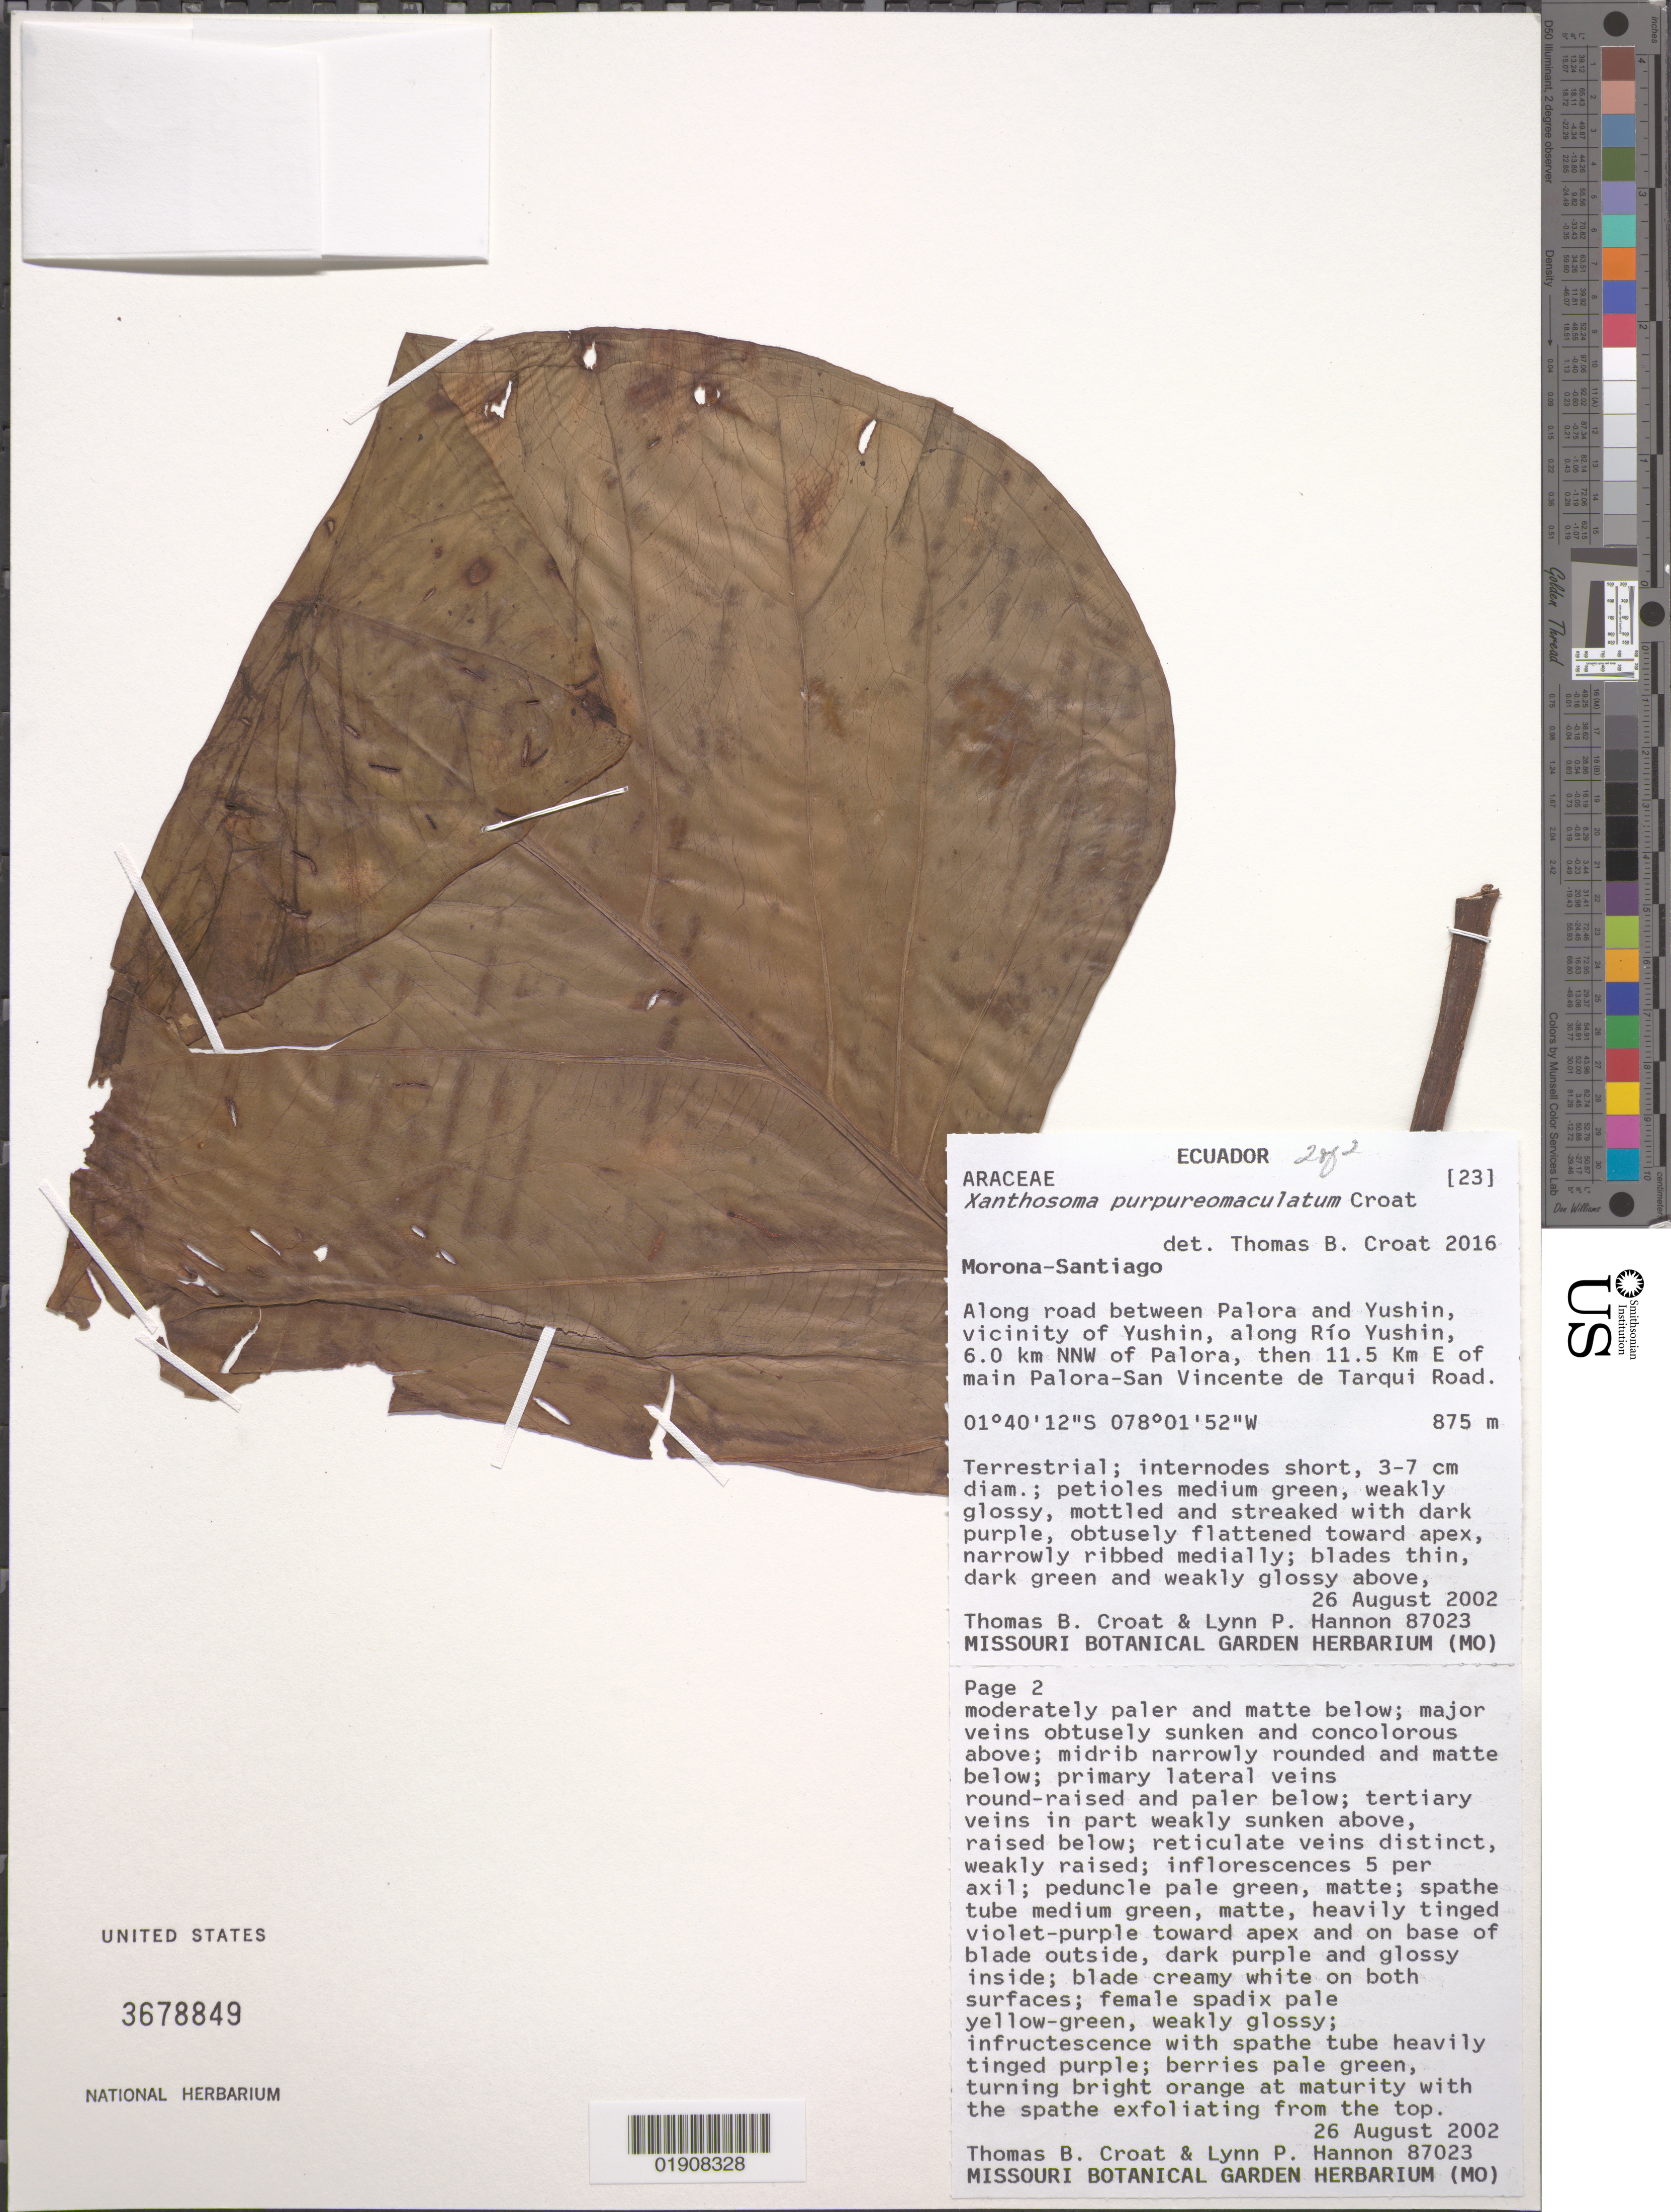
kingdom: Plantae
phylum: Tracheophyta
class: Liliopsida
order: Alismatales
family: Araceae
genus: Xanthosoma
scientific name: Xanthosoma purpureomaculatum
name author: Croat & L.P. Hannon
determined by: Croat, Thomas B., Missouri Botanical Garden (MO)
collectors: L. Hannon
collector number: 87023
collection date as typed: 26 August 2002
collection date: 2002-08-26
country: Ecuador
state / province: Morona-Santiago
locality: Along road between Palora and Yushin, vicinity of Yushin, along Rio Yushin, 6.0 km NNW of Palora, then 11.5 km E of main Palora-San Vincente de Tarqui Road.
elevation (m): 875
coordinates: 1 40 12 S, 78 01 52 W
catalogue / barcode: US 3678849